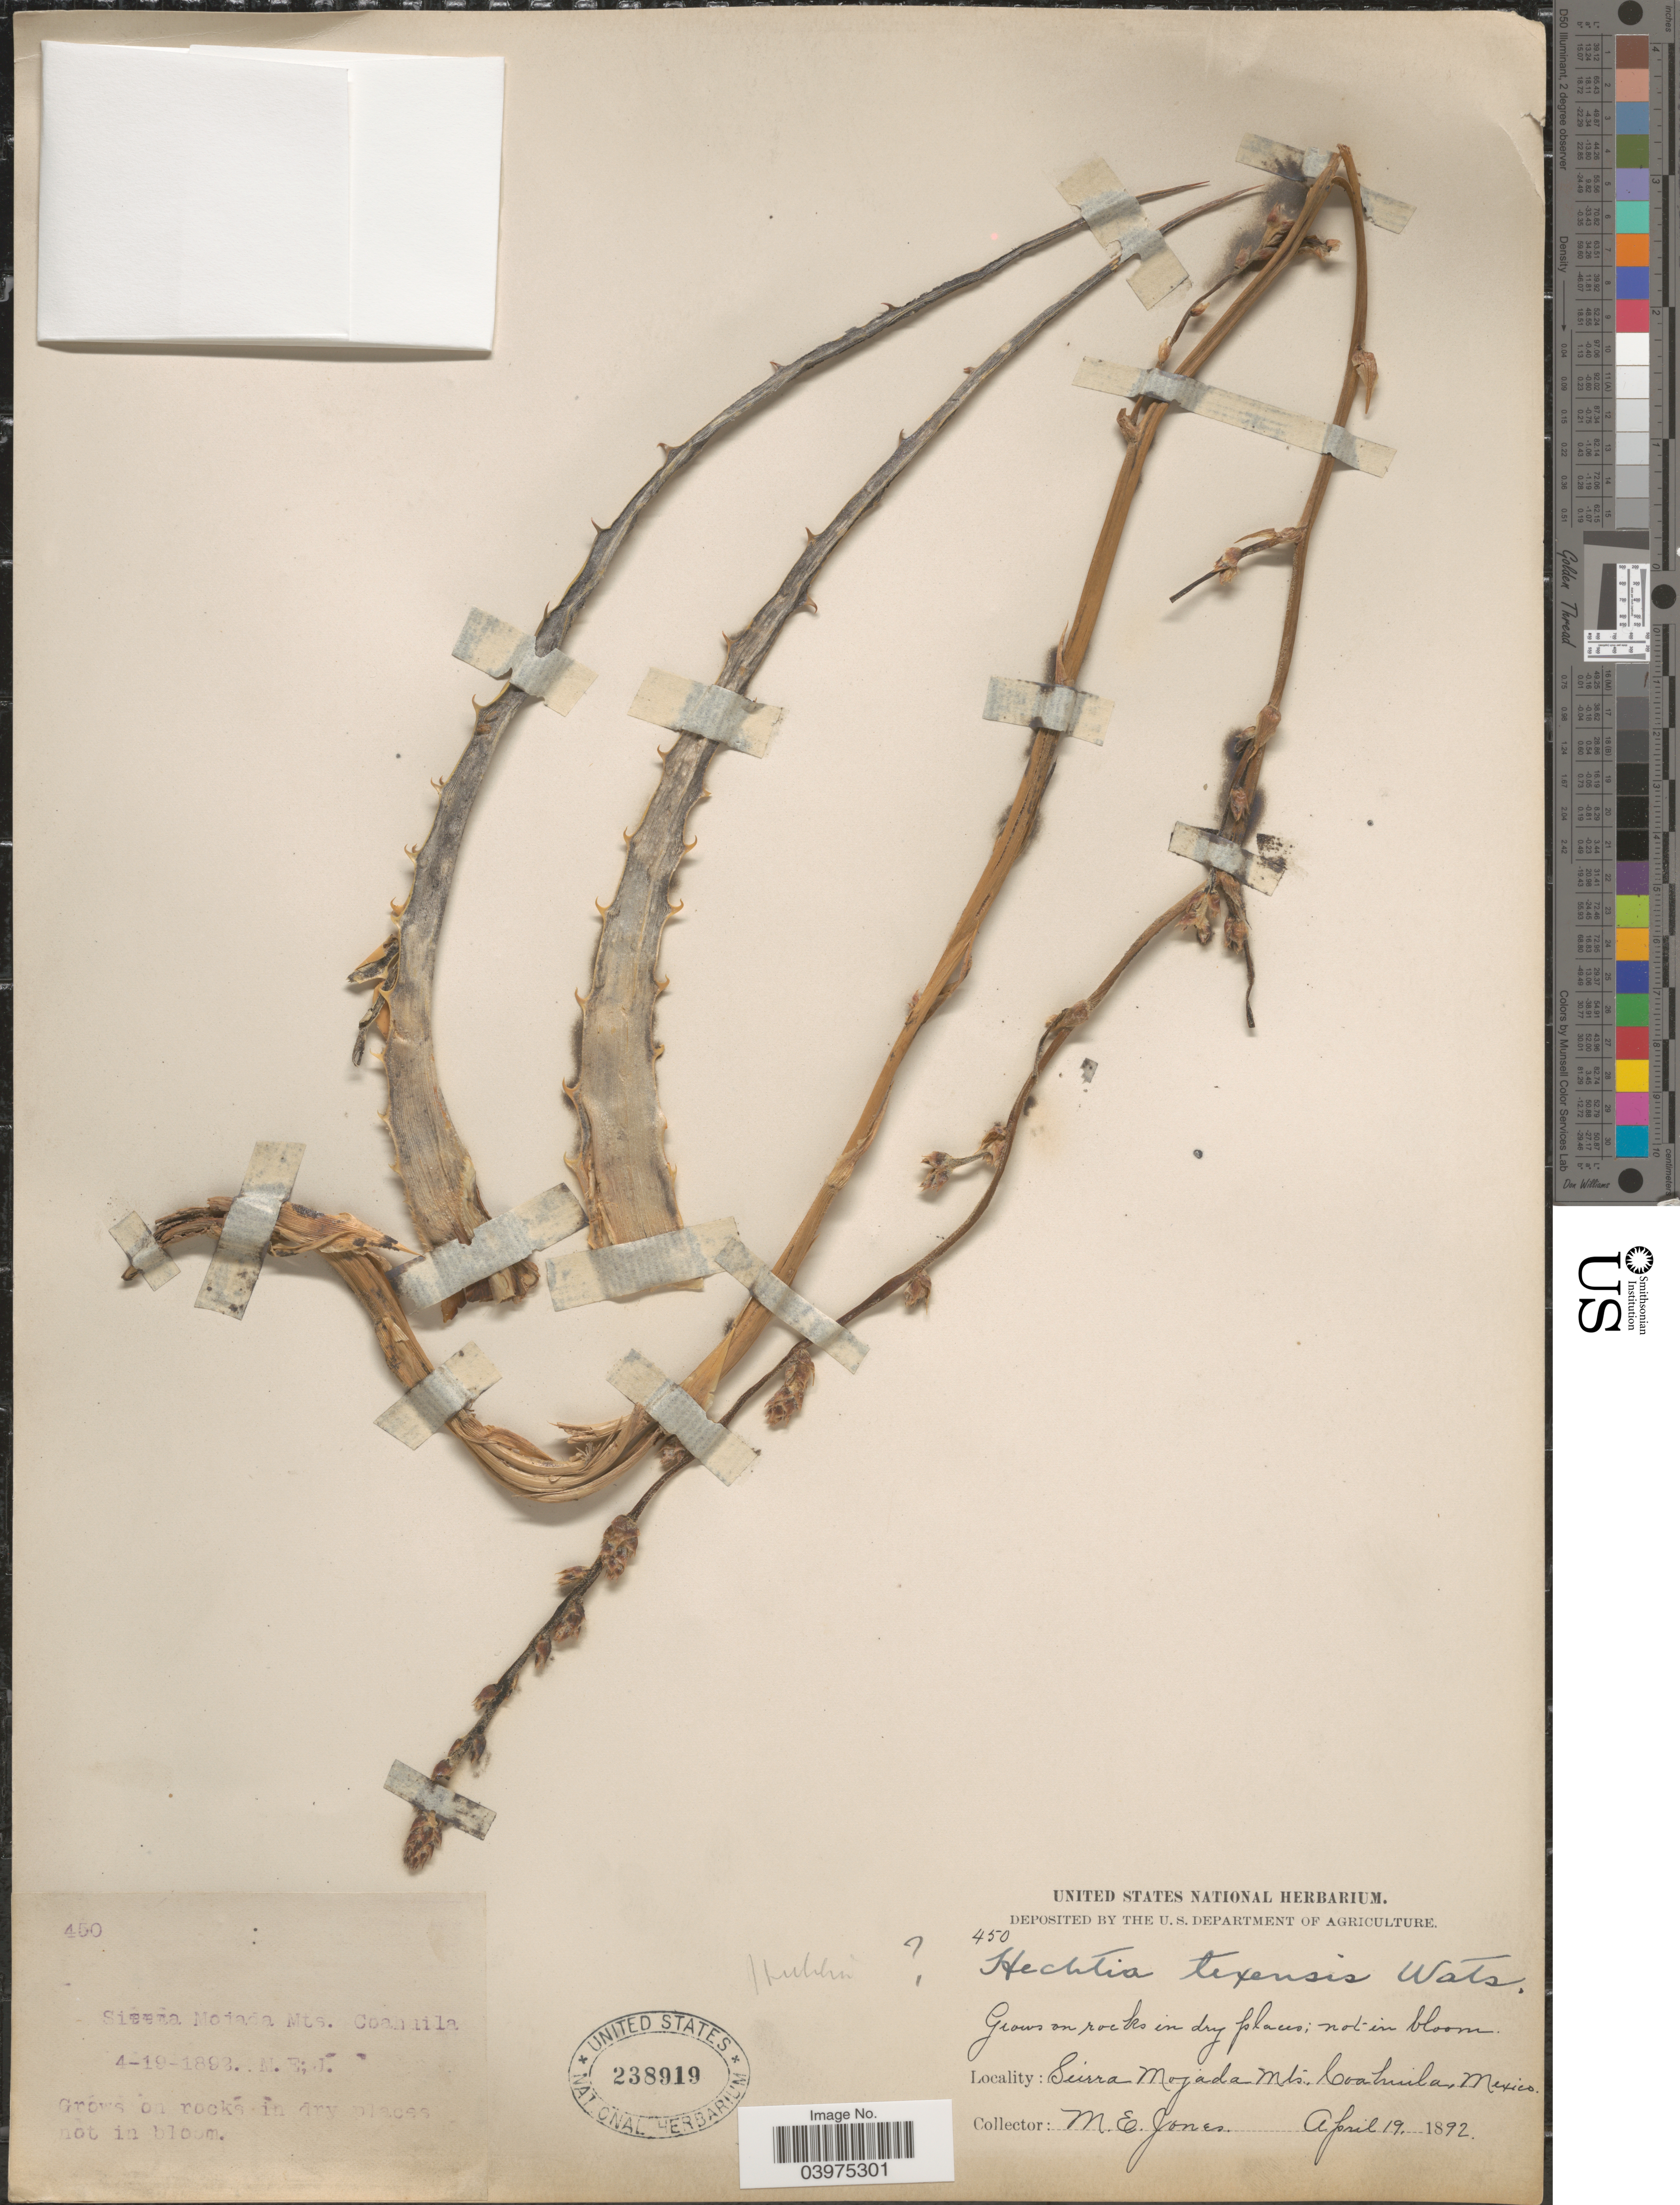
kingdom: Plantae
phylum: Tracheophyta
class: Liliopsida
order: Poales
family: Bromeliaceae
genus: Hechtia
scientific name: Hechtia texensis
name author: S. Watson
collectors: M. E. Jones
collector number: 450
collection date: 1892-04-19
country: Mexico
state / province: Coahuila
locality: Sierra Mojada Mts.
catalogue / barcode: US 238919